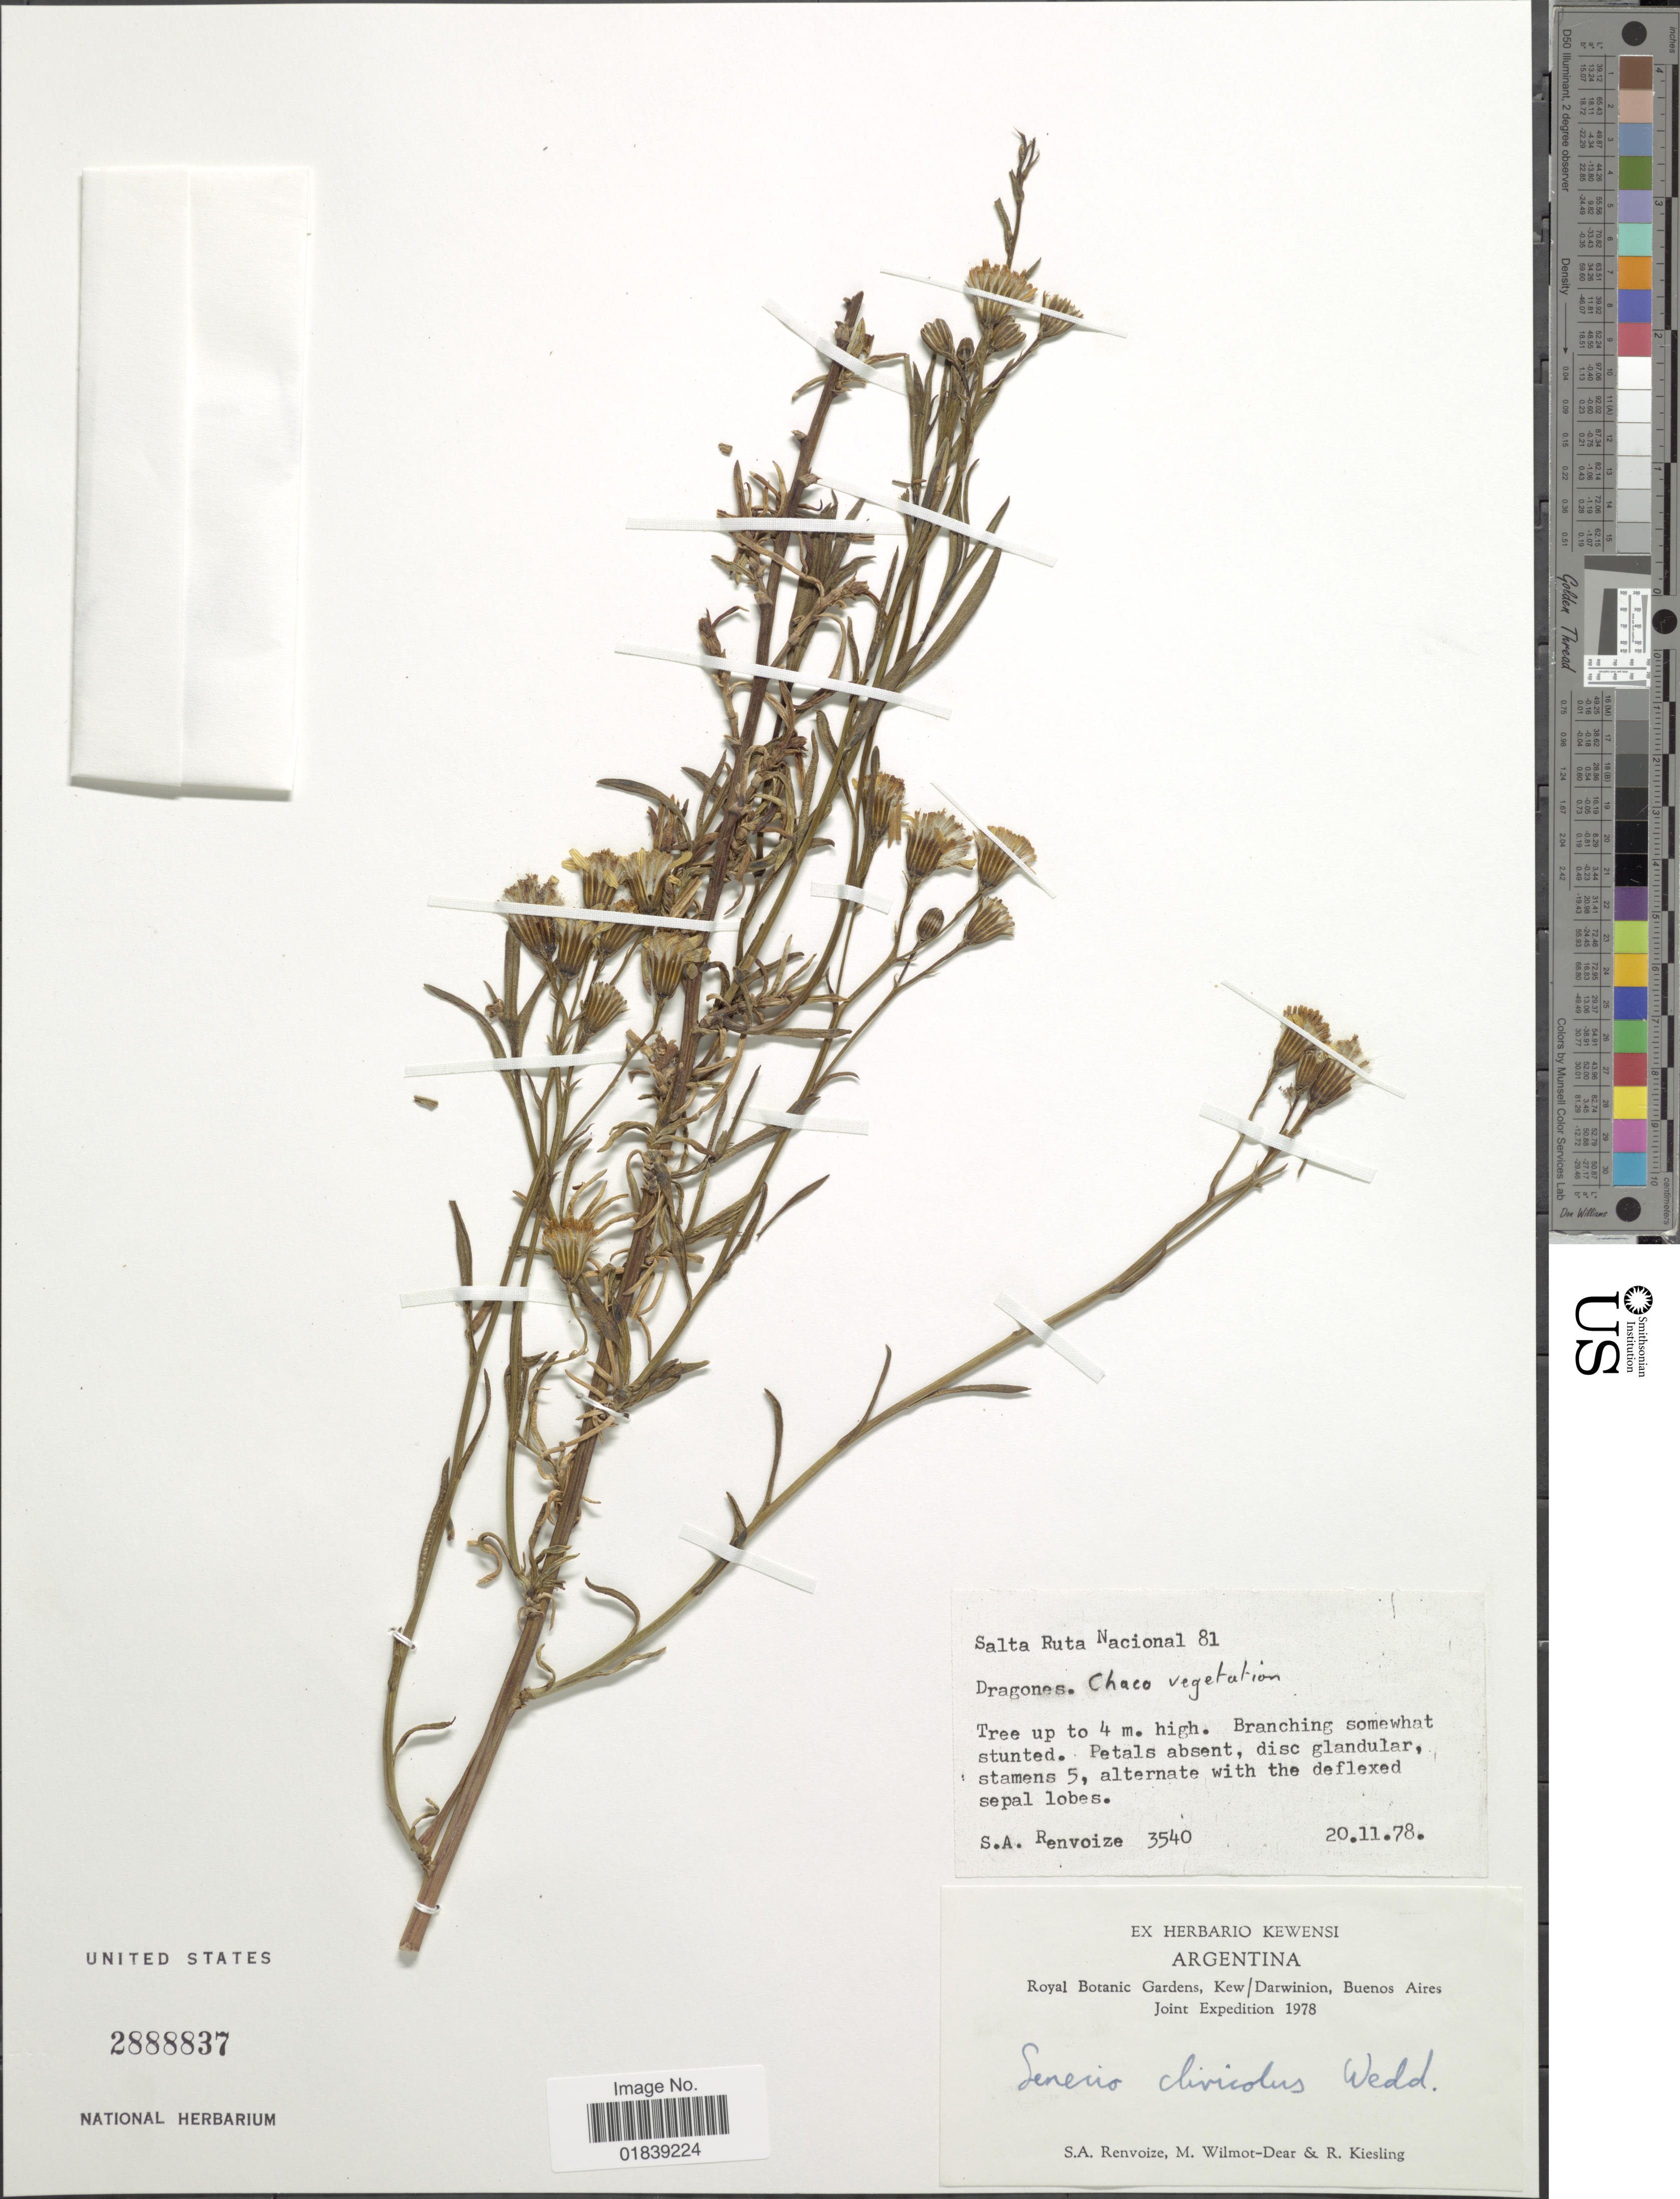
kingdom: Plantae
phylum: Tracheophyta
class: Magnoliopsida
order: Asterales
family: Asteraceae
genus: Senecio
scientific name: Senecio clivicola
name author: Wedd.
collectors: S. A. Renvoize, M. Wilmot-Dear & R. Kiesling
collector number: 3540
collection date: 1978-11-20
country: Argentina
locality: Salta Ruta Nacional 81, Dragones, Chaco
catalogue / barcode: US 2888837